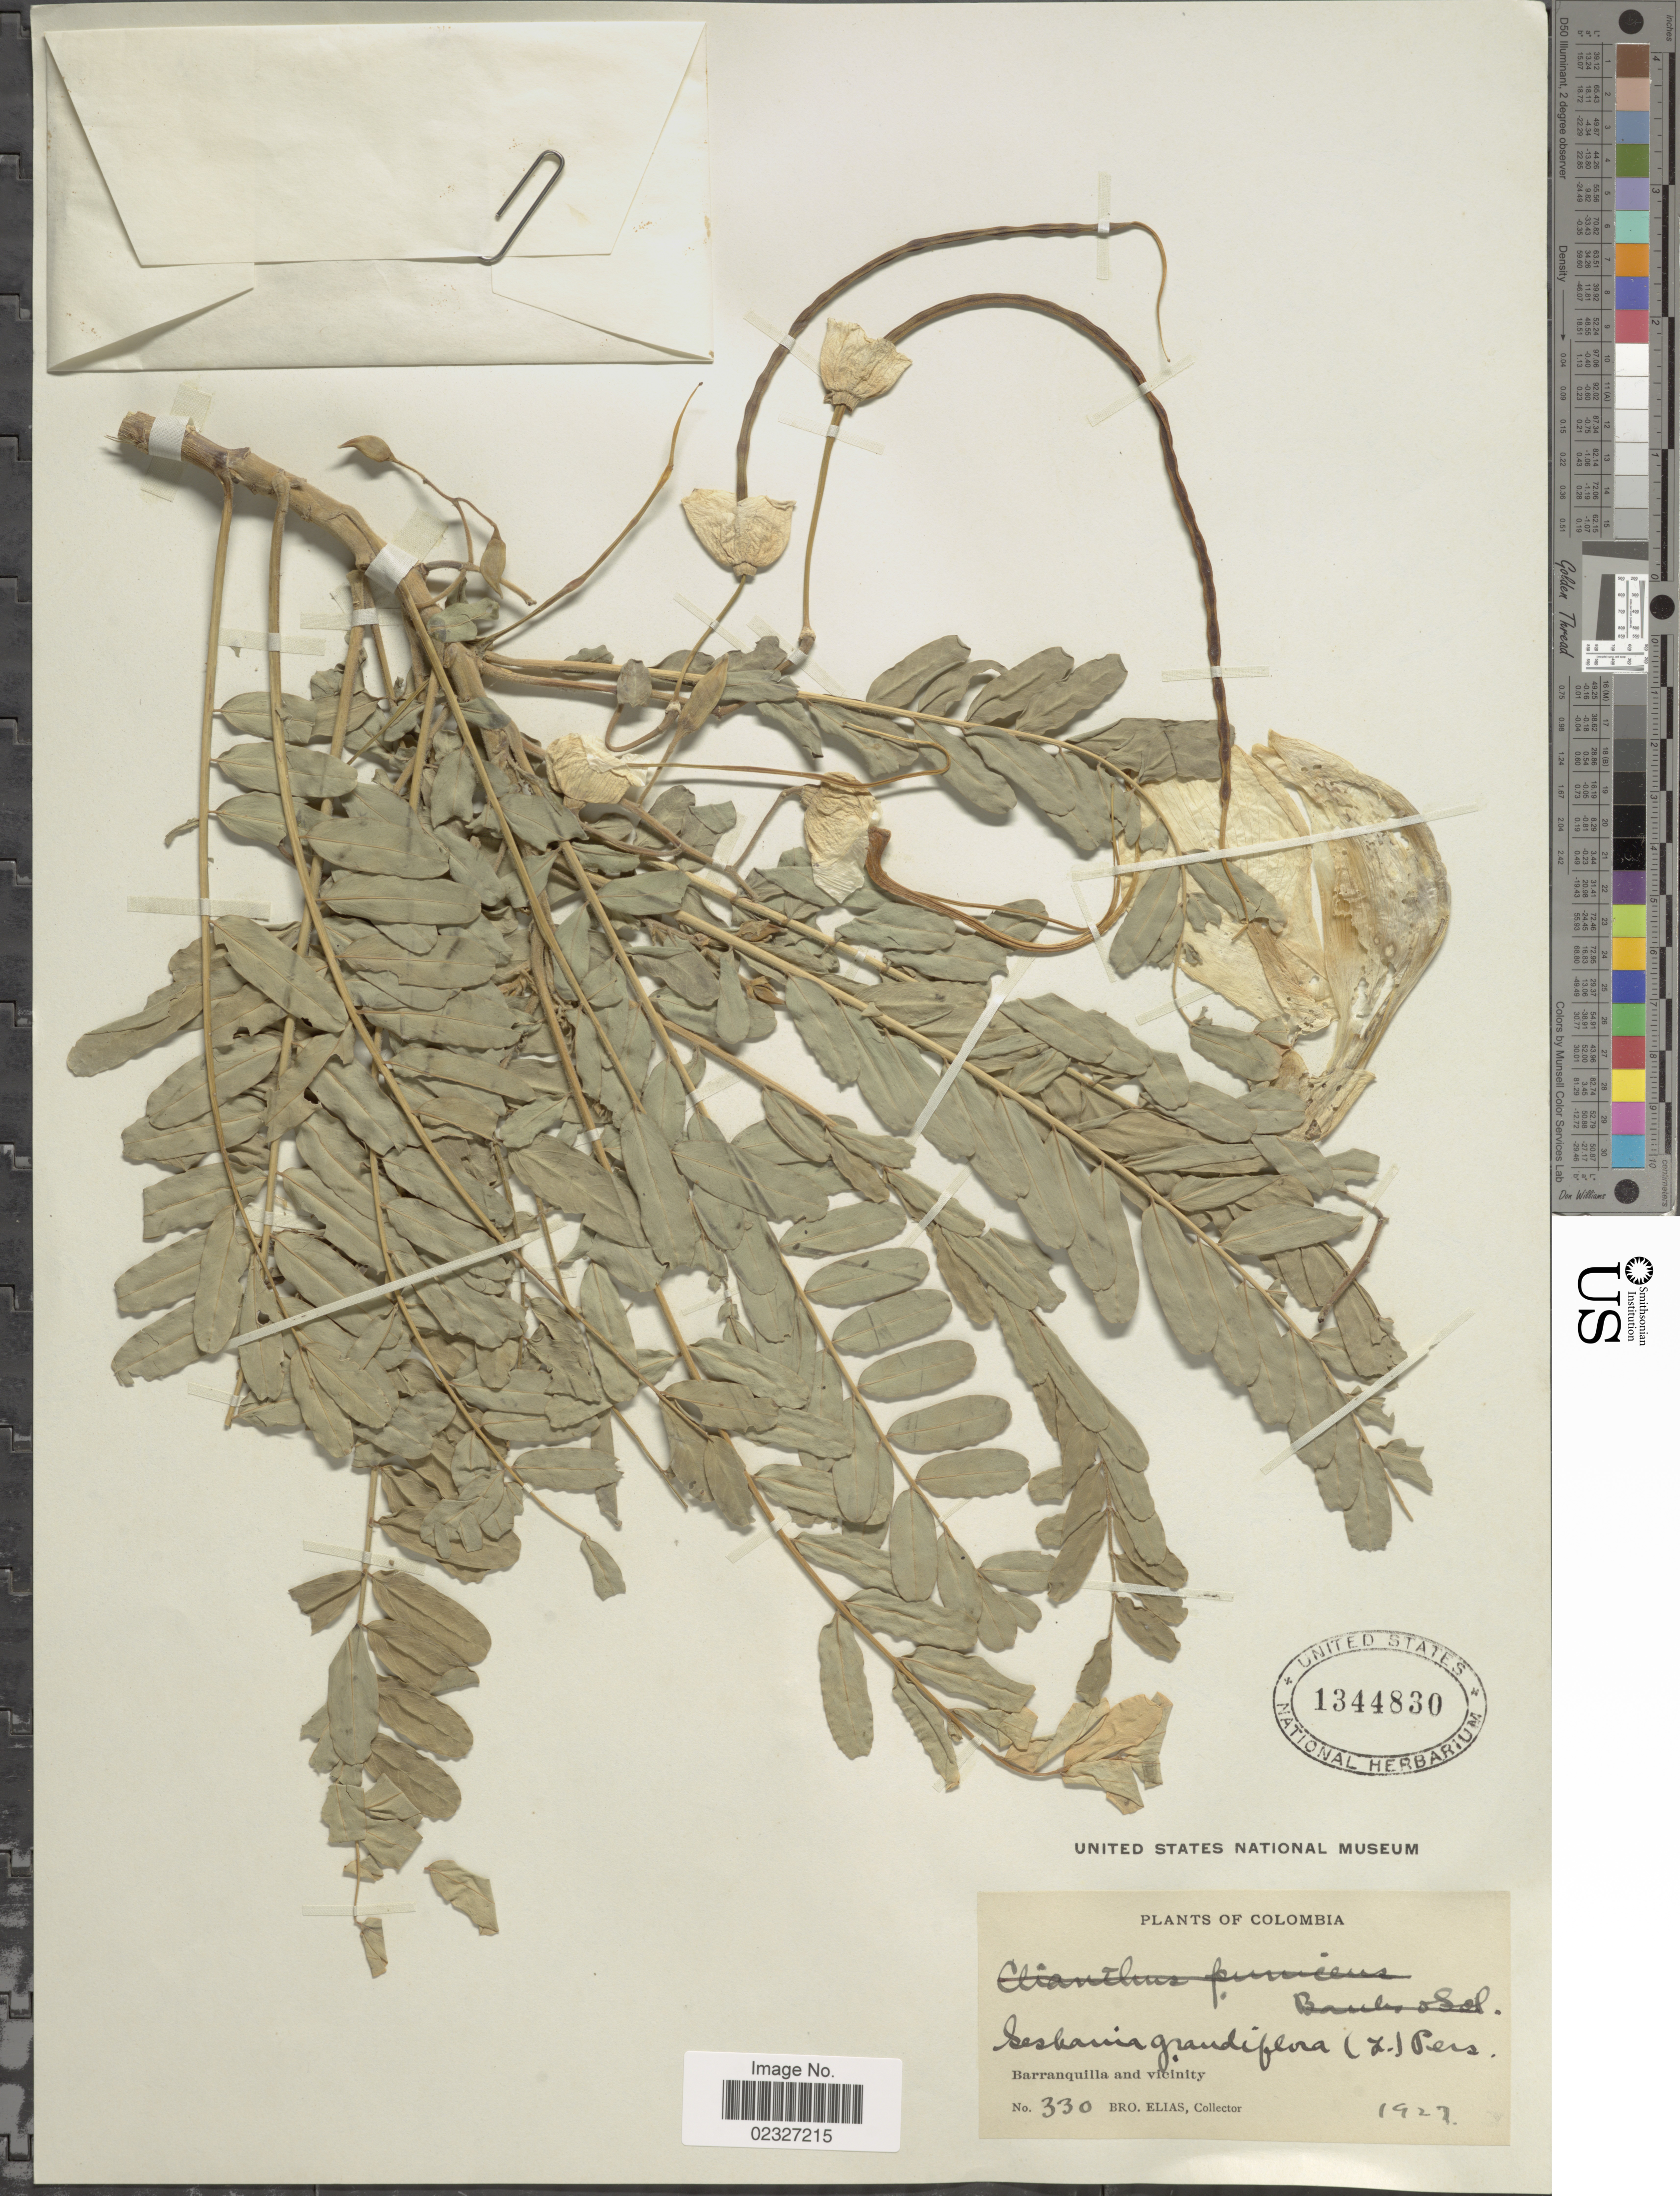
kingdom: Plantae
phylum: Tracheophyta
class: Magnoliopsida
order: Fabales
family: Fabaceae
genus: Sesbania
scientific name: Sesbania grandiflora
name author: (L.) Poir.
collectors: Bro. Elias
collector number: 330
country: Colombia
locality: Barranquilla and vicinity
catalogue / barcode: US 1344830